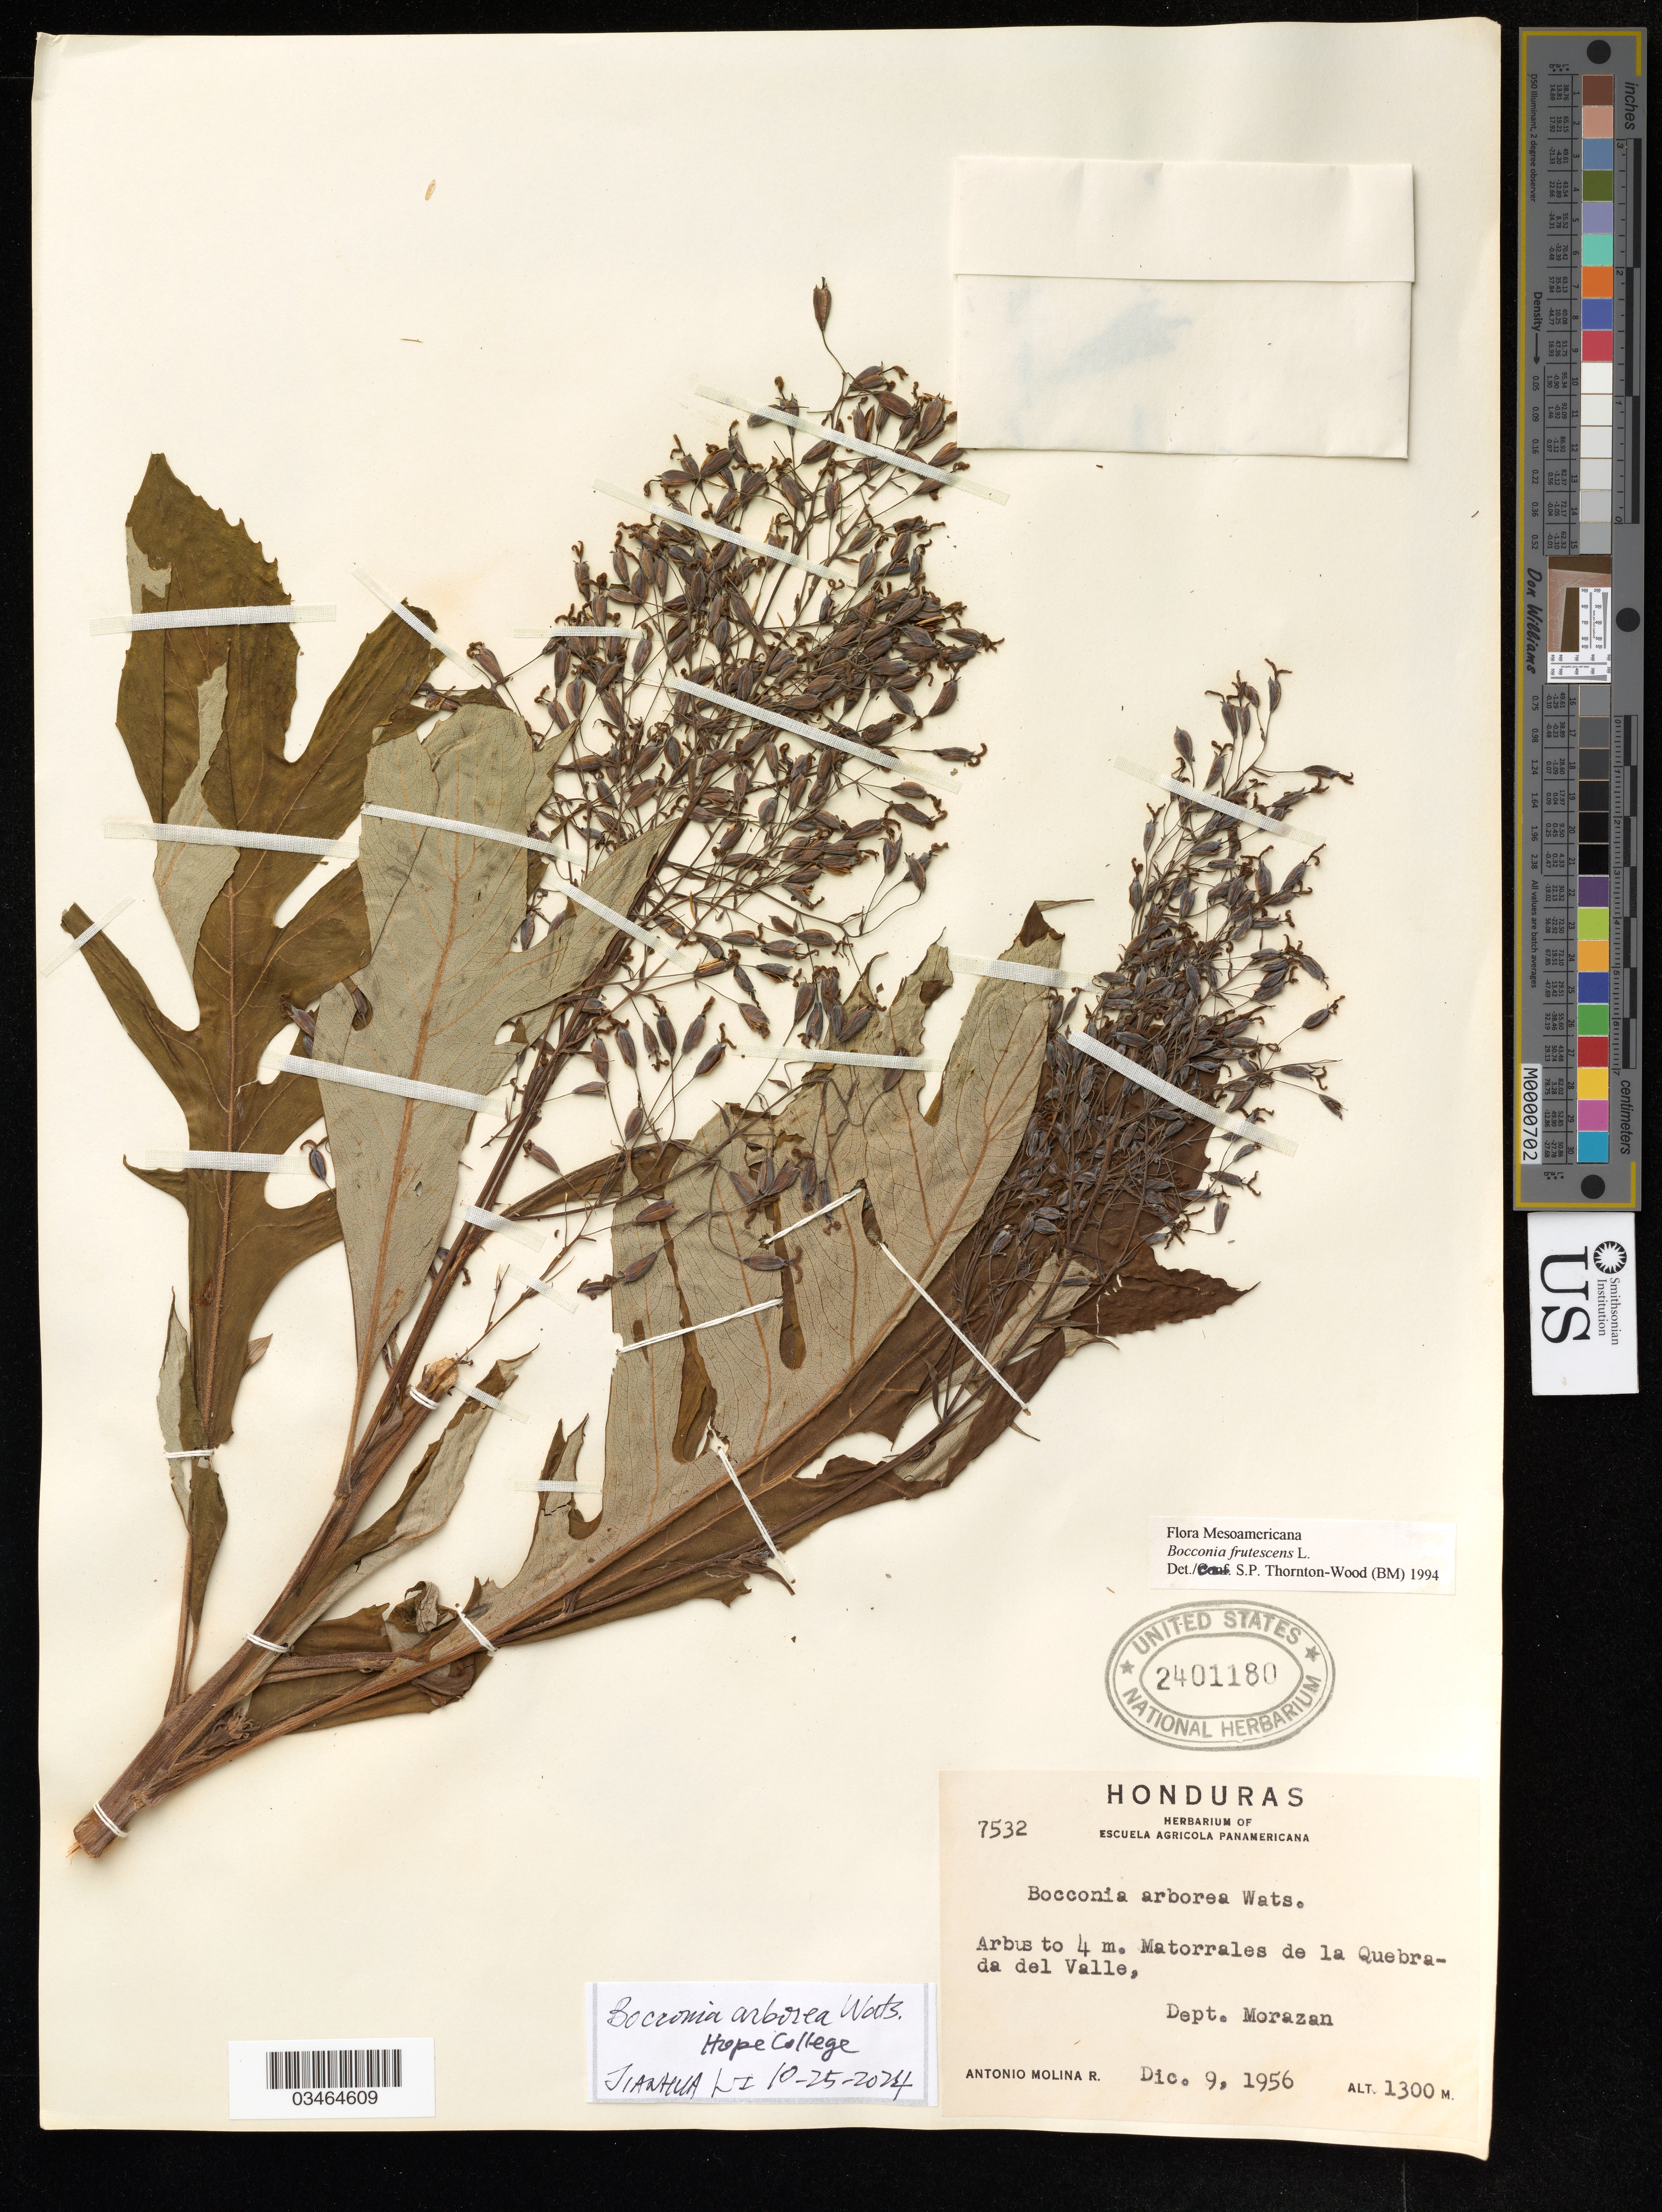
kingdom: Plantae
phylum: Tracheophyta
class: Magnoliopsida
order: Ranunculales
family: Papaveraceae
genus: Bocconia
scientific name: Bocconia arborea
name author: S. Watson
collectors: A. Molina R.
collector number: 7532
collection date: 1956-12-09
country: Honduras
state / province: Fco. Morazán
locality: Matorrales de la Quebrada del Valle.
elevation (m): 1300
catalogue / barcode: US 2401180